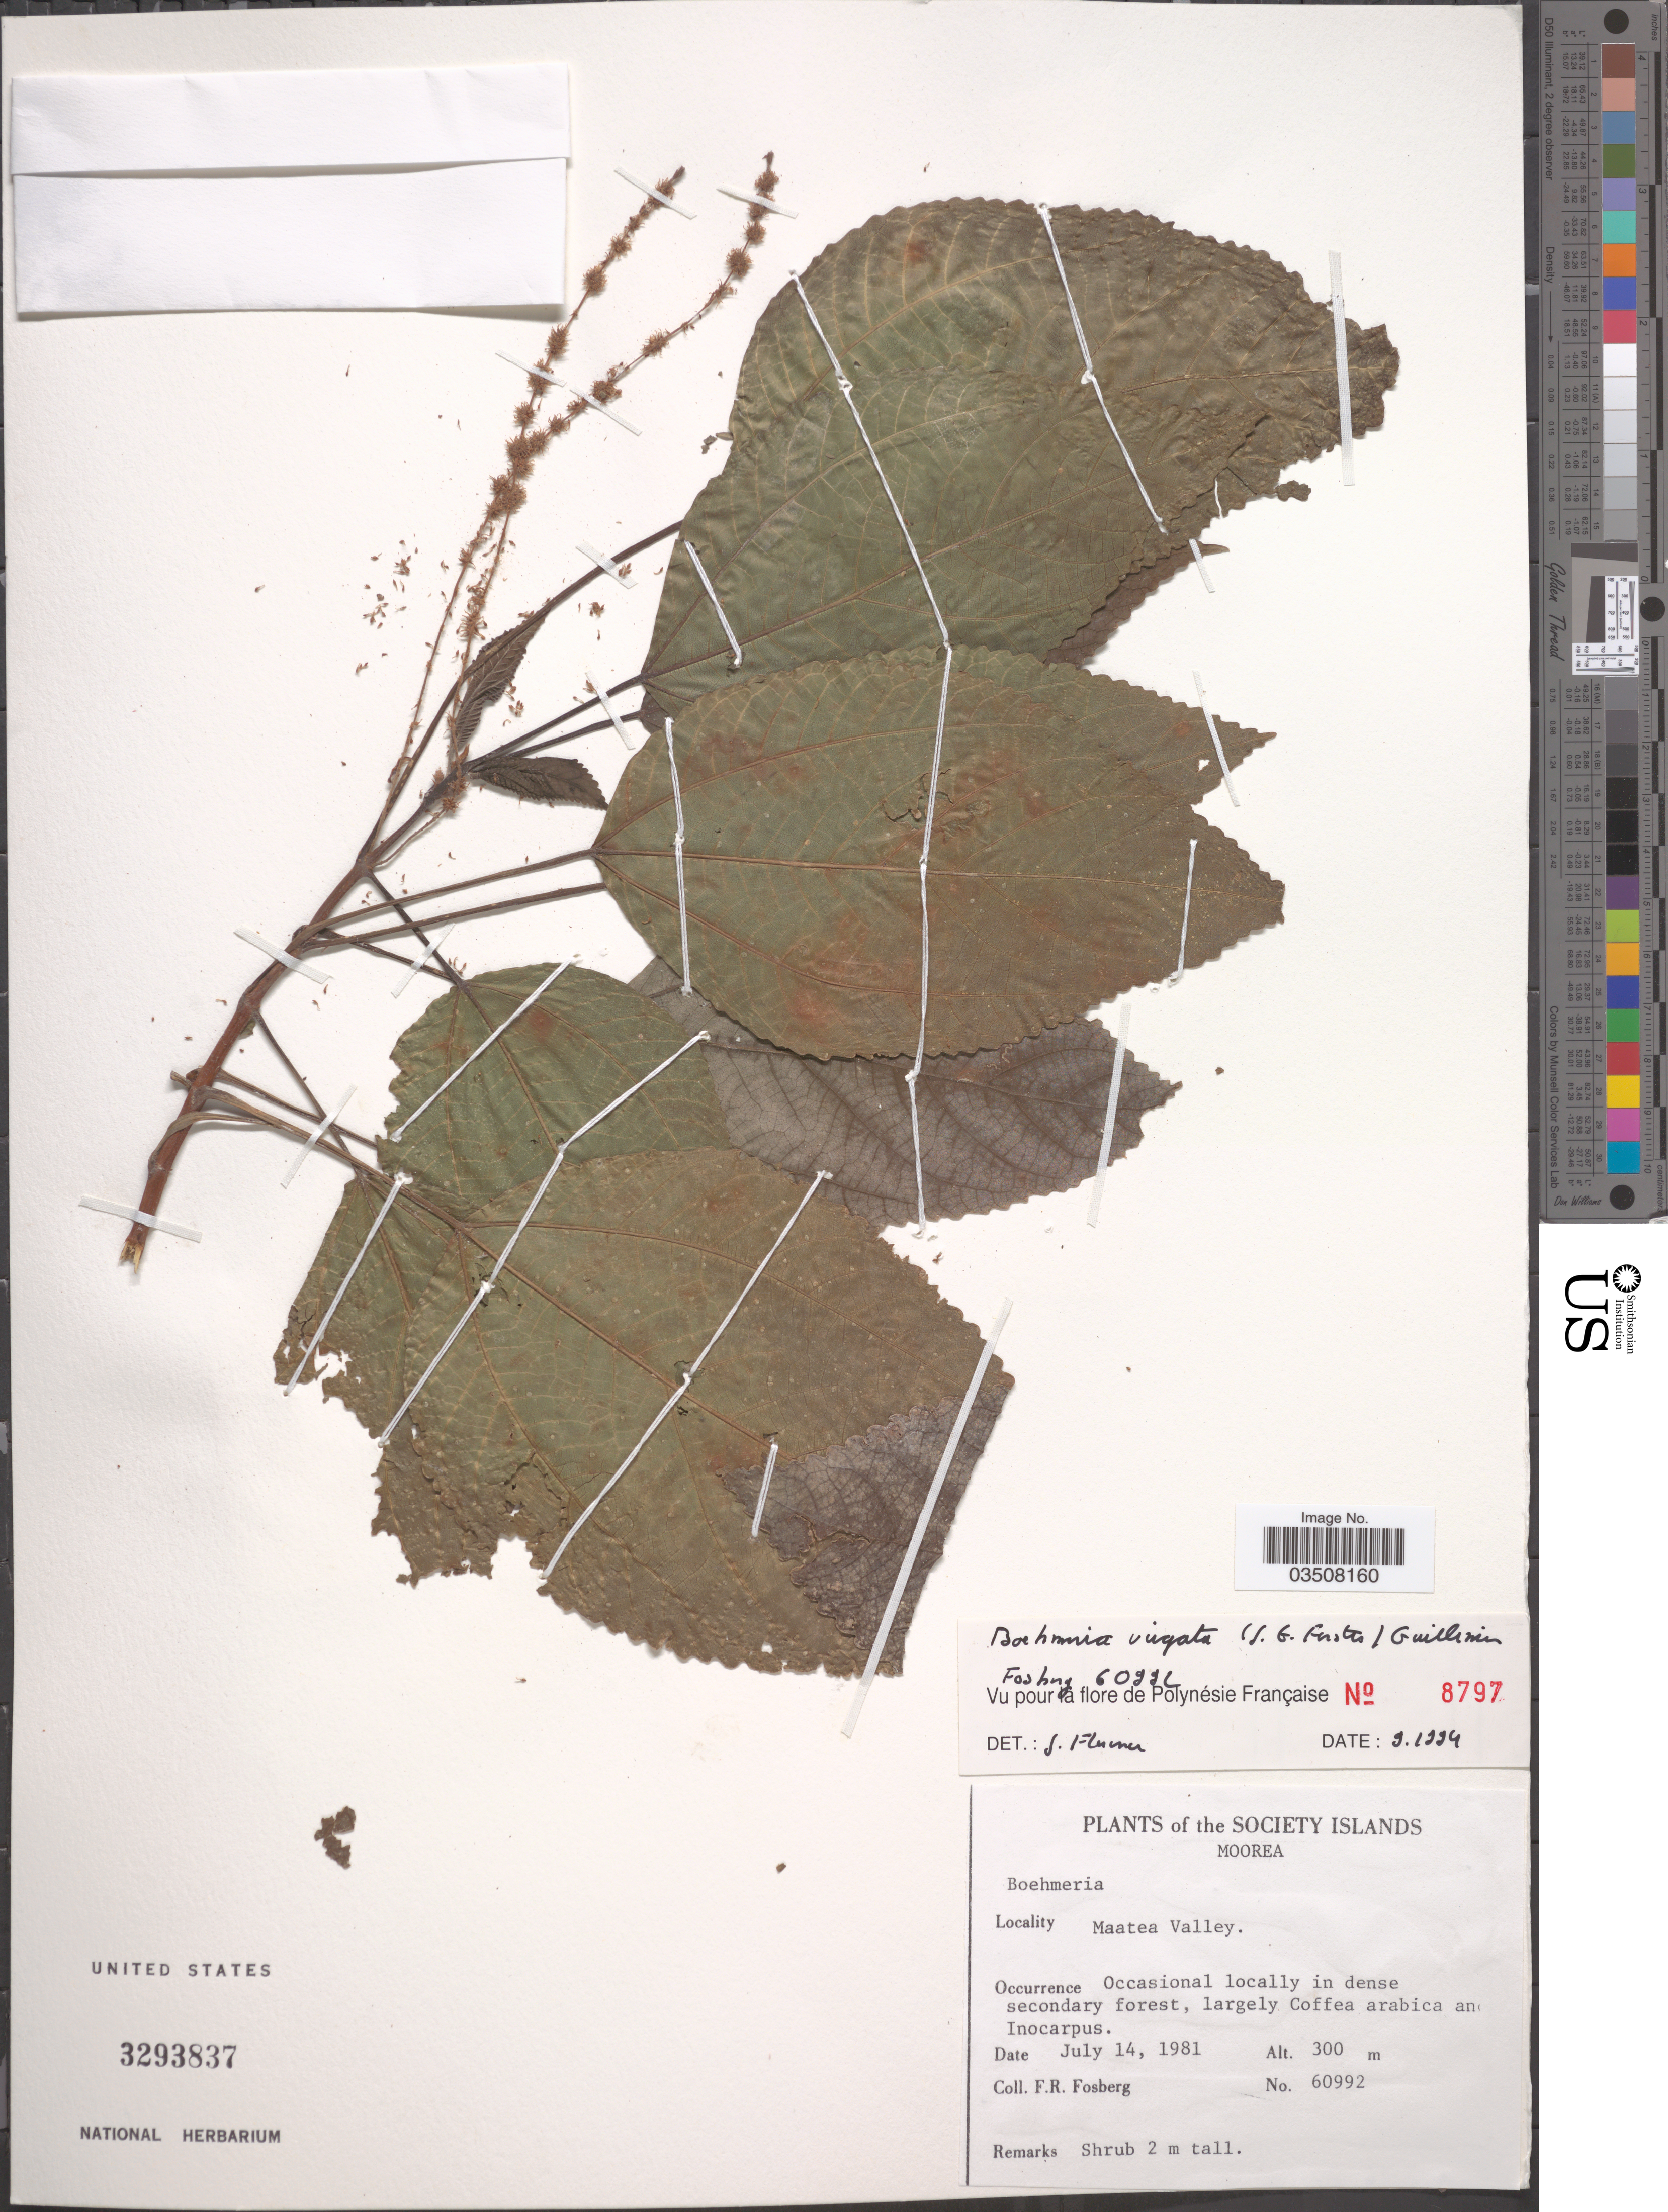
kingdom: Plantae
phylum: Tracheophyta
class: Magnoliopsida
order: Rosales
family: Urticaceae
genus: Boehmeria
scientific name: Boehmeria virgata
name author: (G. Forst.) Guill.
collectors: F. R. Fosberg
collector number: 60992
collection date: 1981-07-14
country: French Polynesia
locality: The Society Islands, Moorea. Maatea Valley.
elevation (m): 300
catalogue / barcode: US 3293837